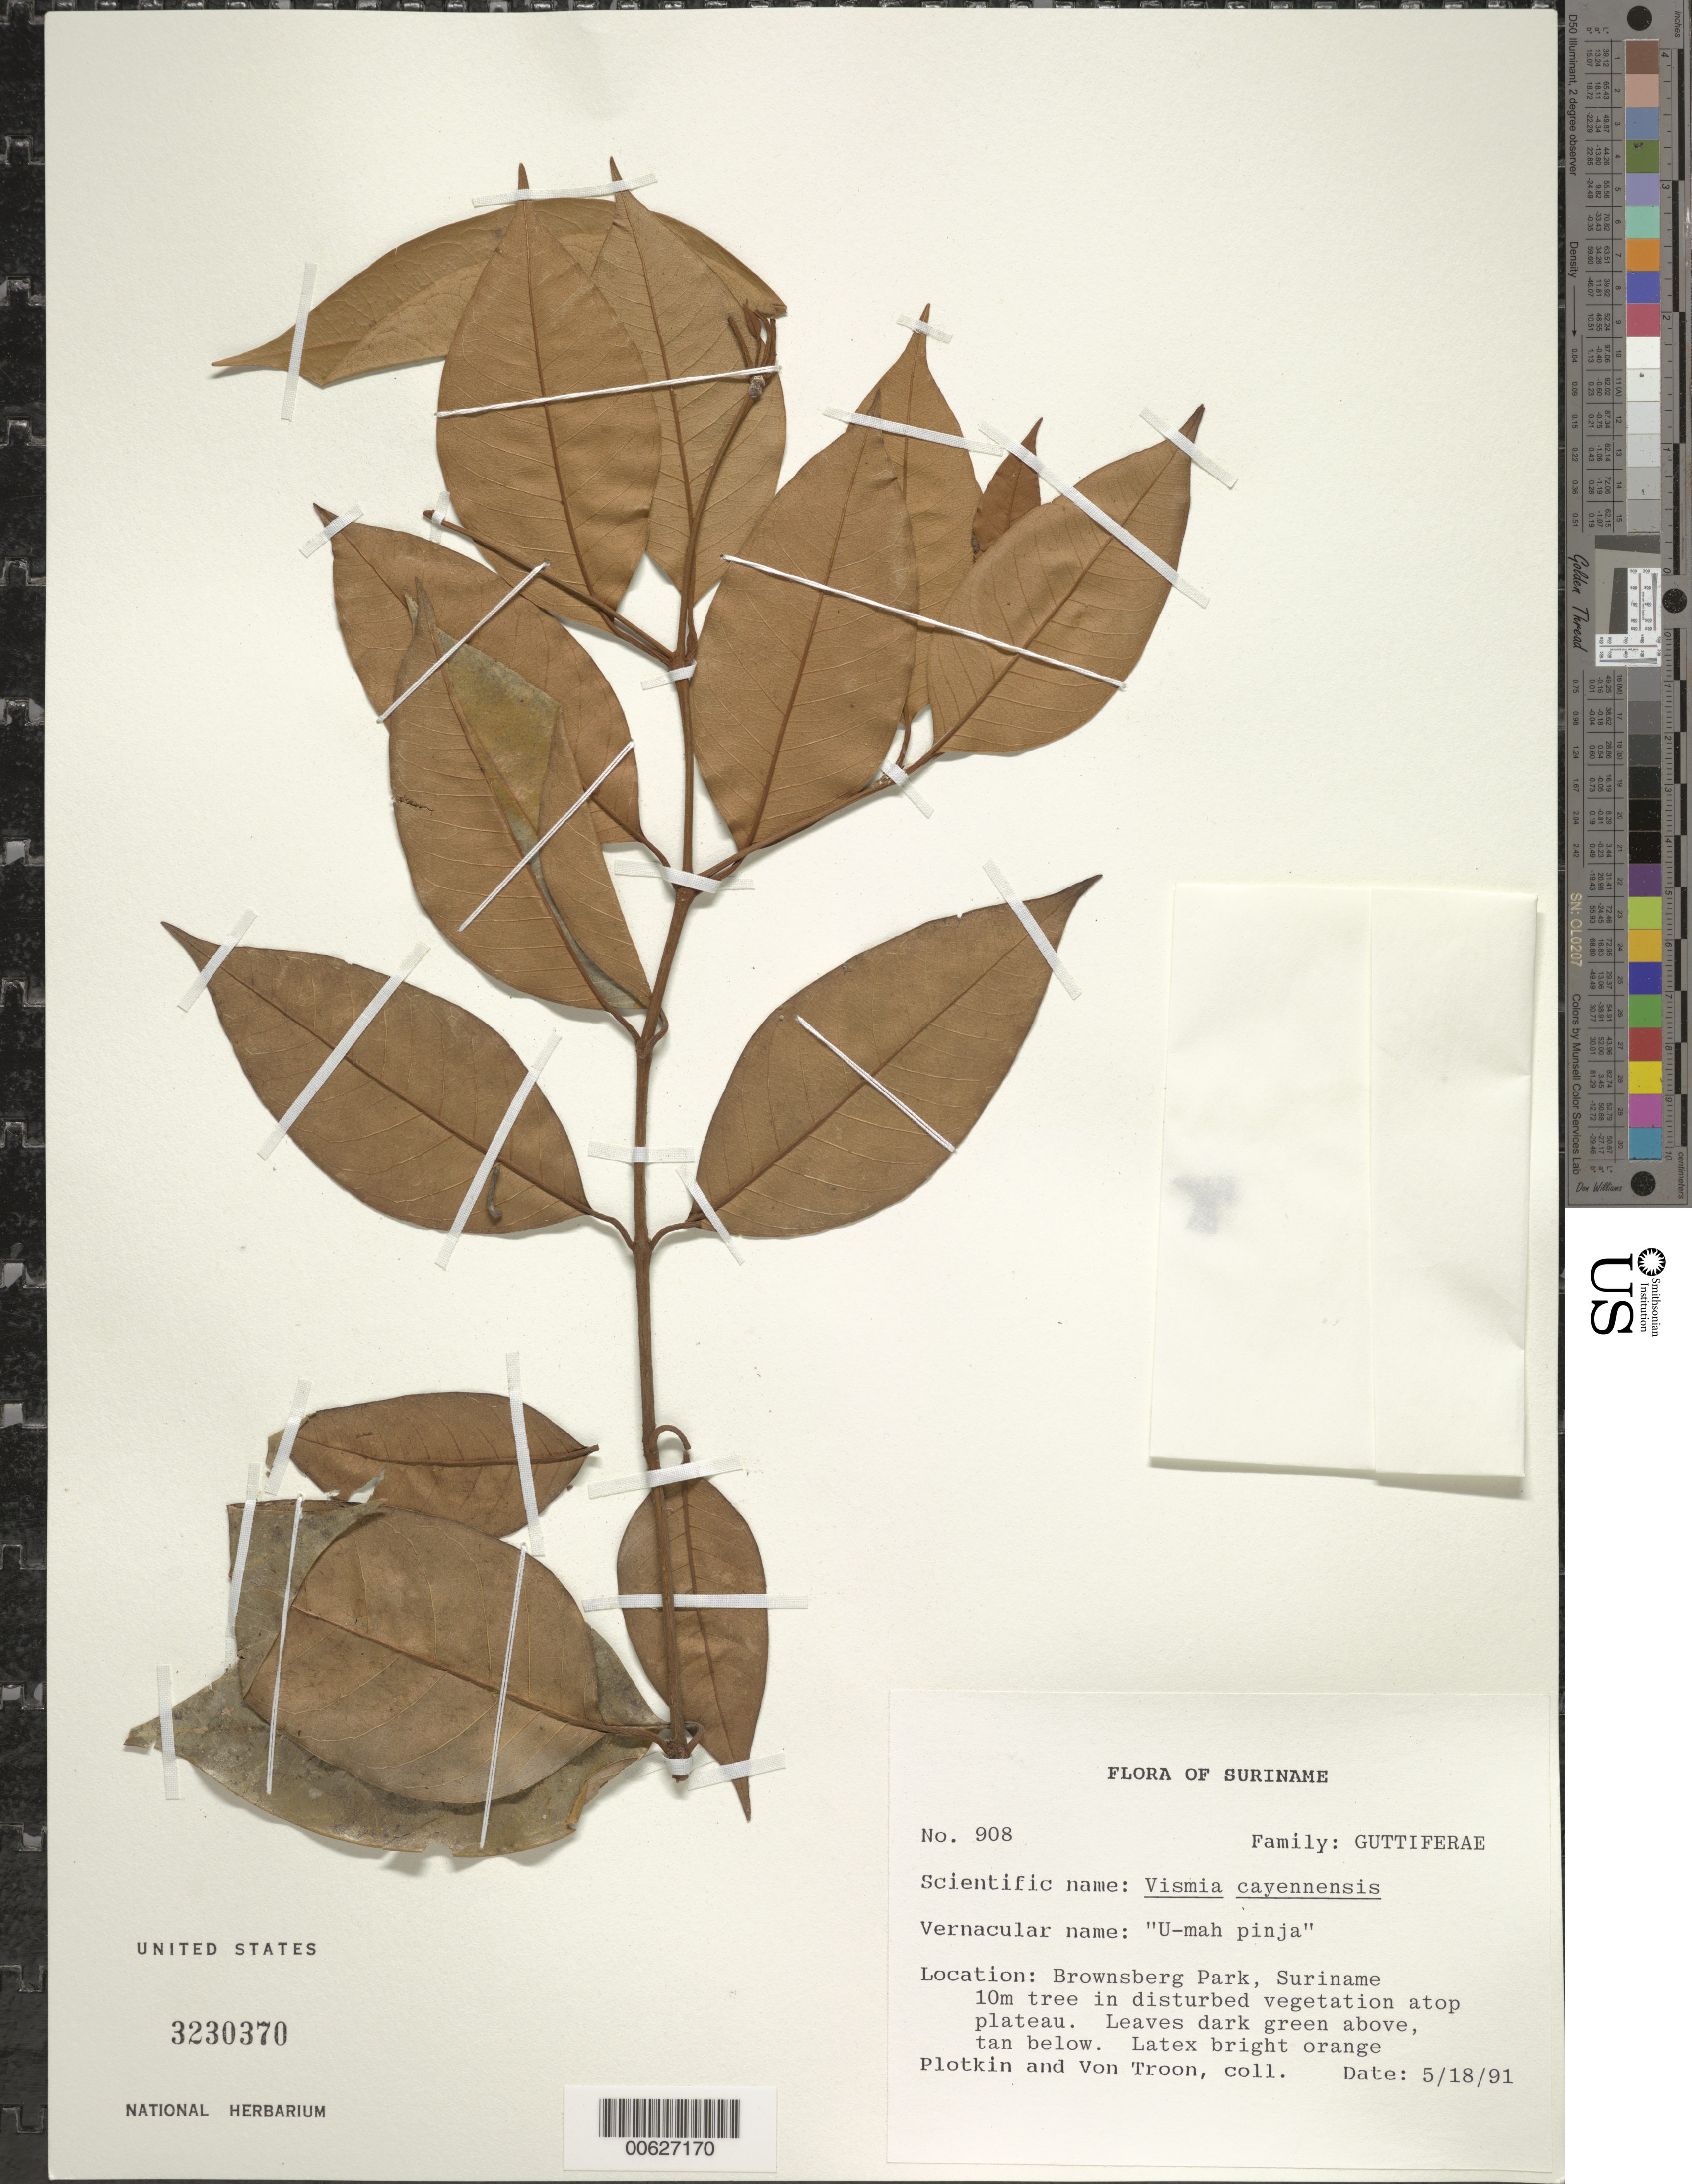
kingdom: Plantae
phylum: Tracheophyta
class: Magnoliopsida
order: Malpighiales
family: Hypericaceae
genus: Vismia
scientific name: Vismia cayennensis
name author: (Jacq.) Pers.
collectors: M. Plotkin & F. Troon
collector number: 908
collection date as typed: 18-May-91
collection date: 1991-05-18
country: Suriname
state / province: Brokopondo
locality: Brownsberg Nature Reserve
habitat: Disturbed vegetation atop plateau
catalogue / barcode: US 3230370